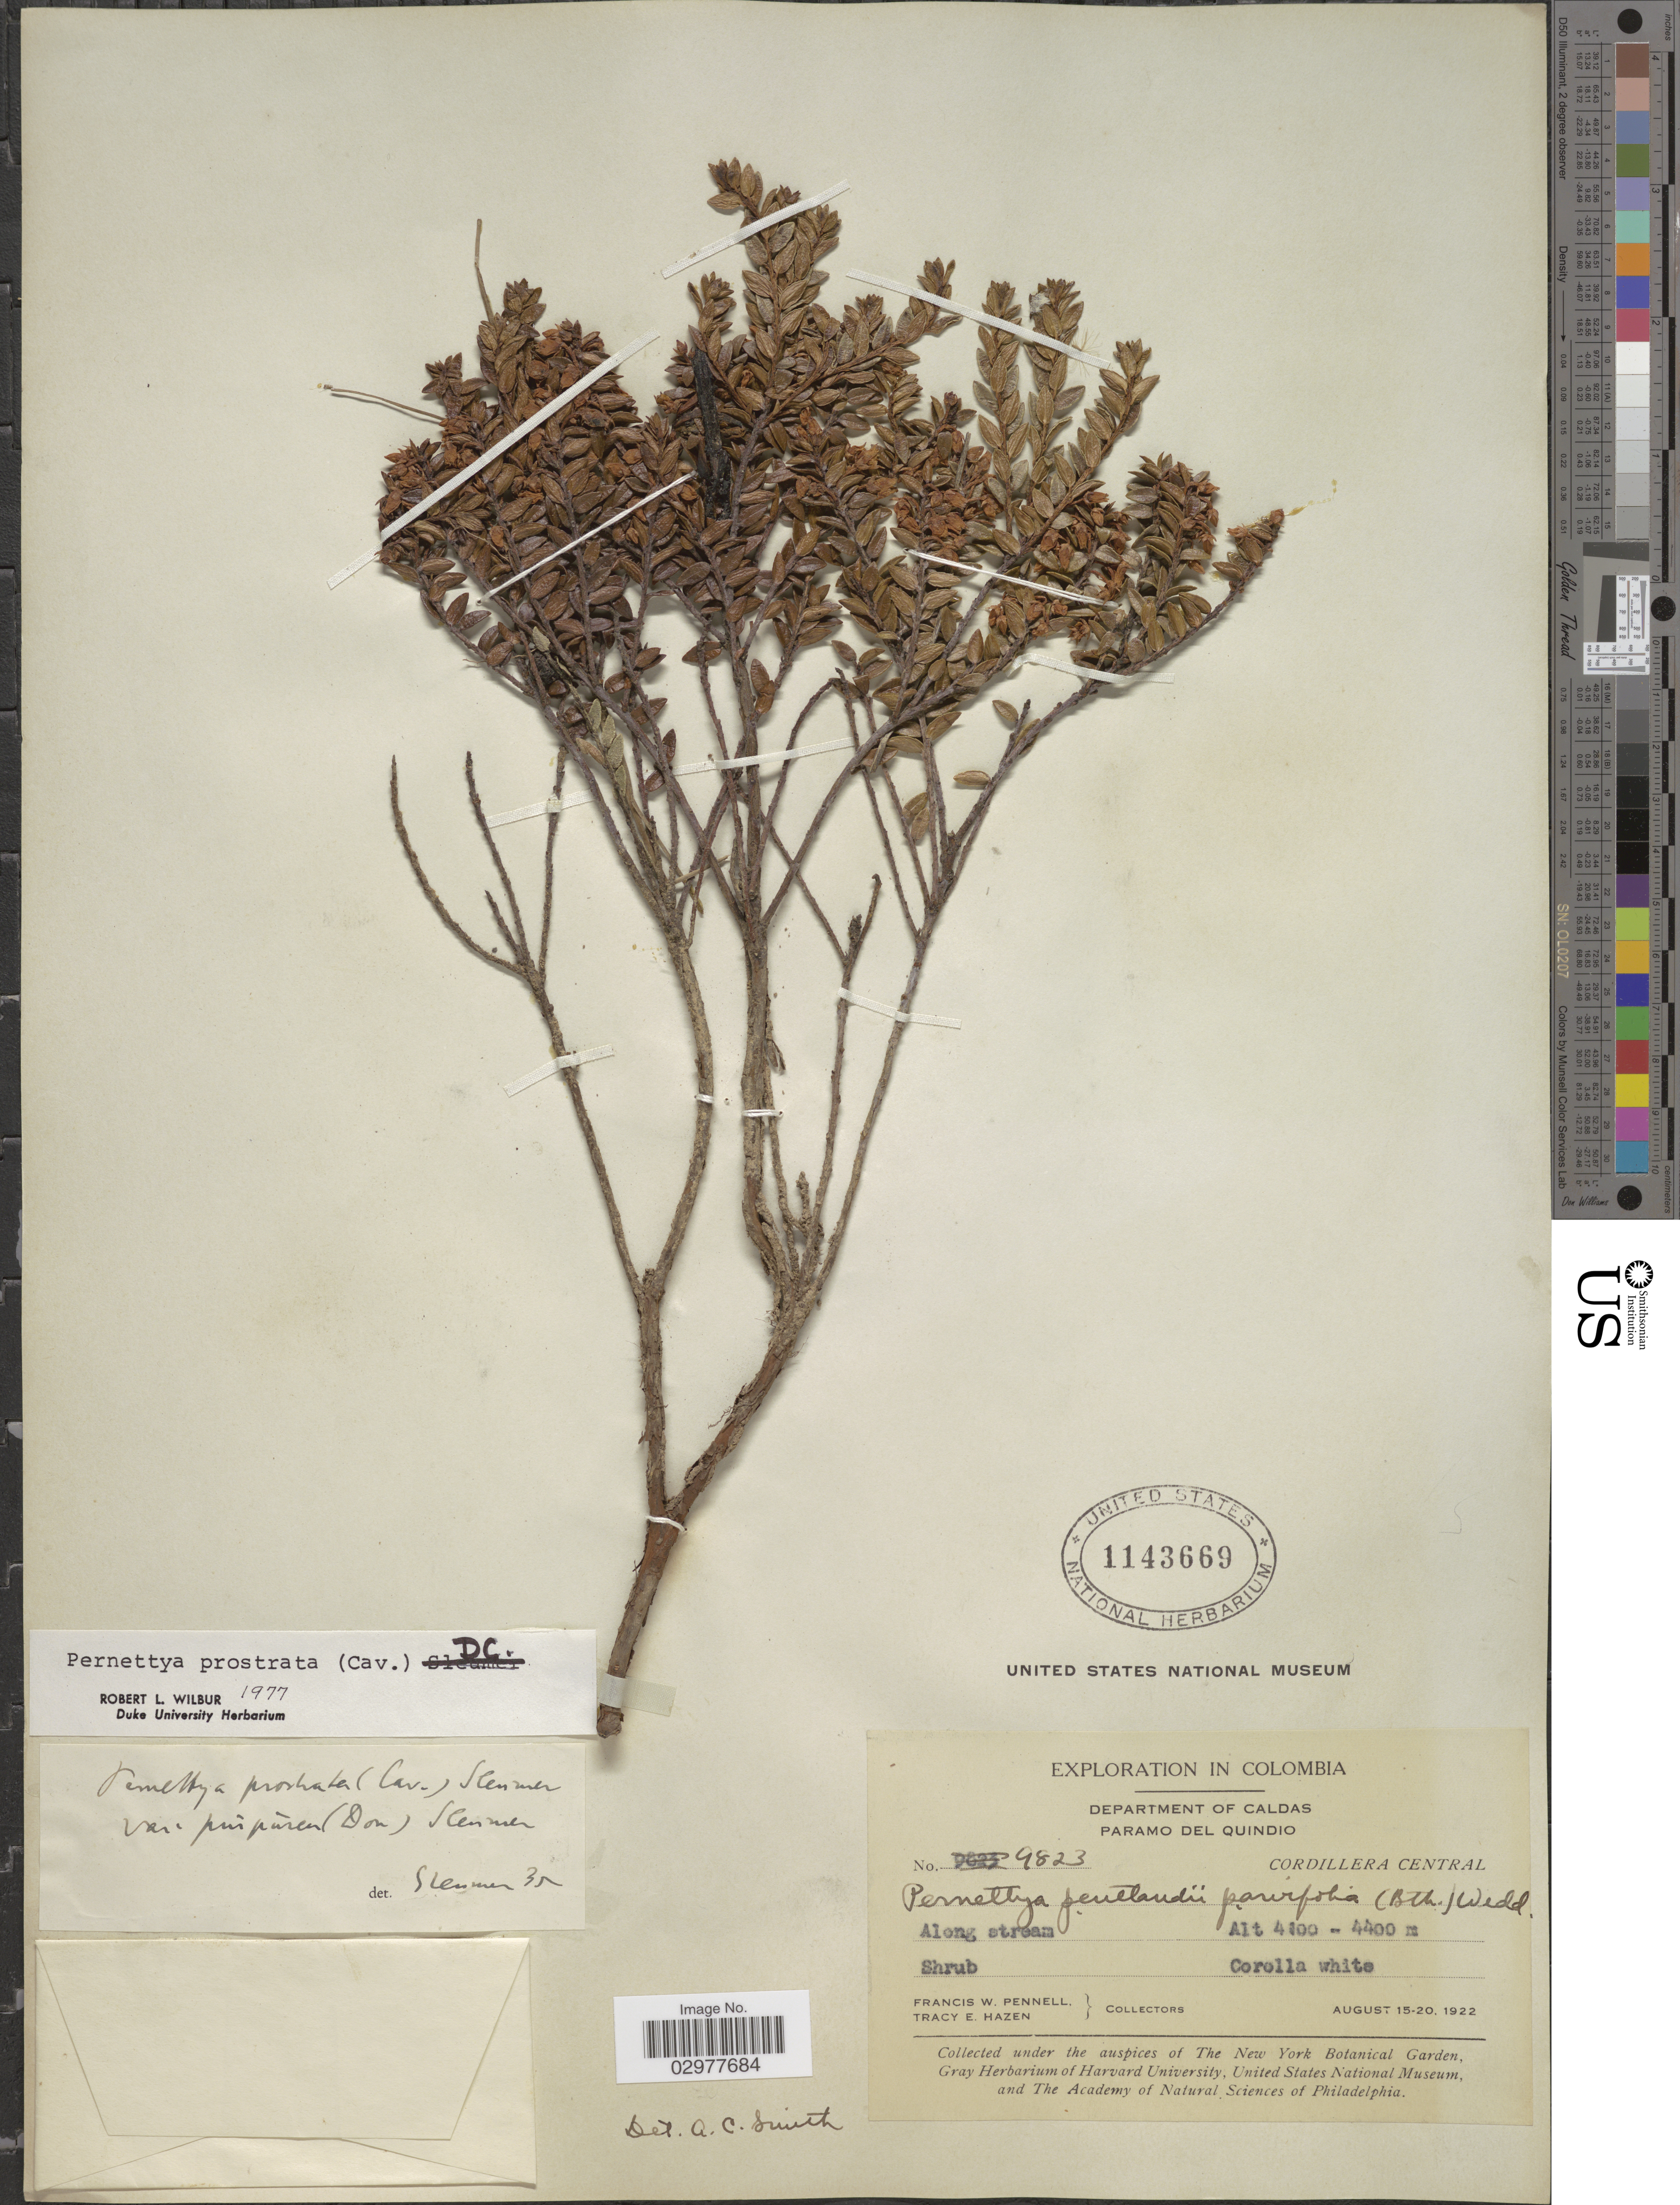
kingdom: Plantae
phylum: Tracheophyta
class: Magnoliopsida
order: Ericales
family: Ericaceae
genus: Pernettya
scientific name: Pernettya prostrata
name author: (Cav.) DC.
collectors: F. W. Pennell & T. E. Hazen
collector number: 9823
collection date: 1922-08-15/1922-08-20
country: Colombia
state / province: Caldas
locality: Department of Caldas, Paramo del Quindio, Cordillera Central.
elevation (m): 4100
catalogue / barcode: US 1143669